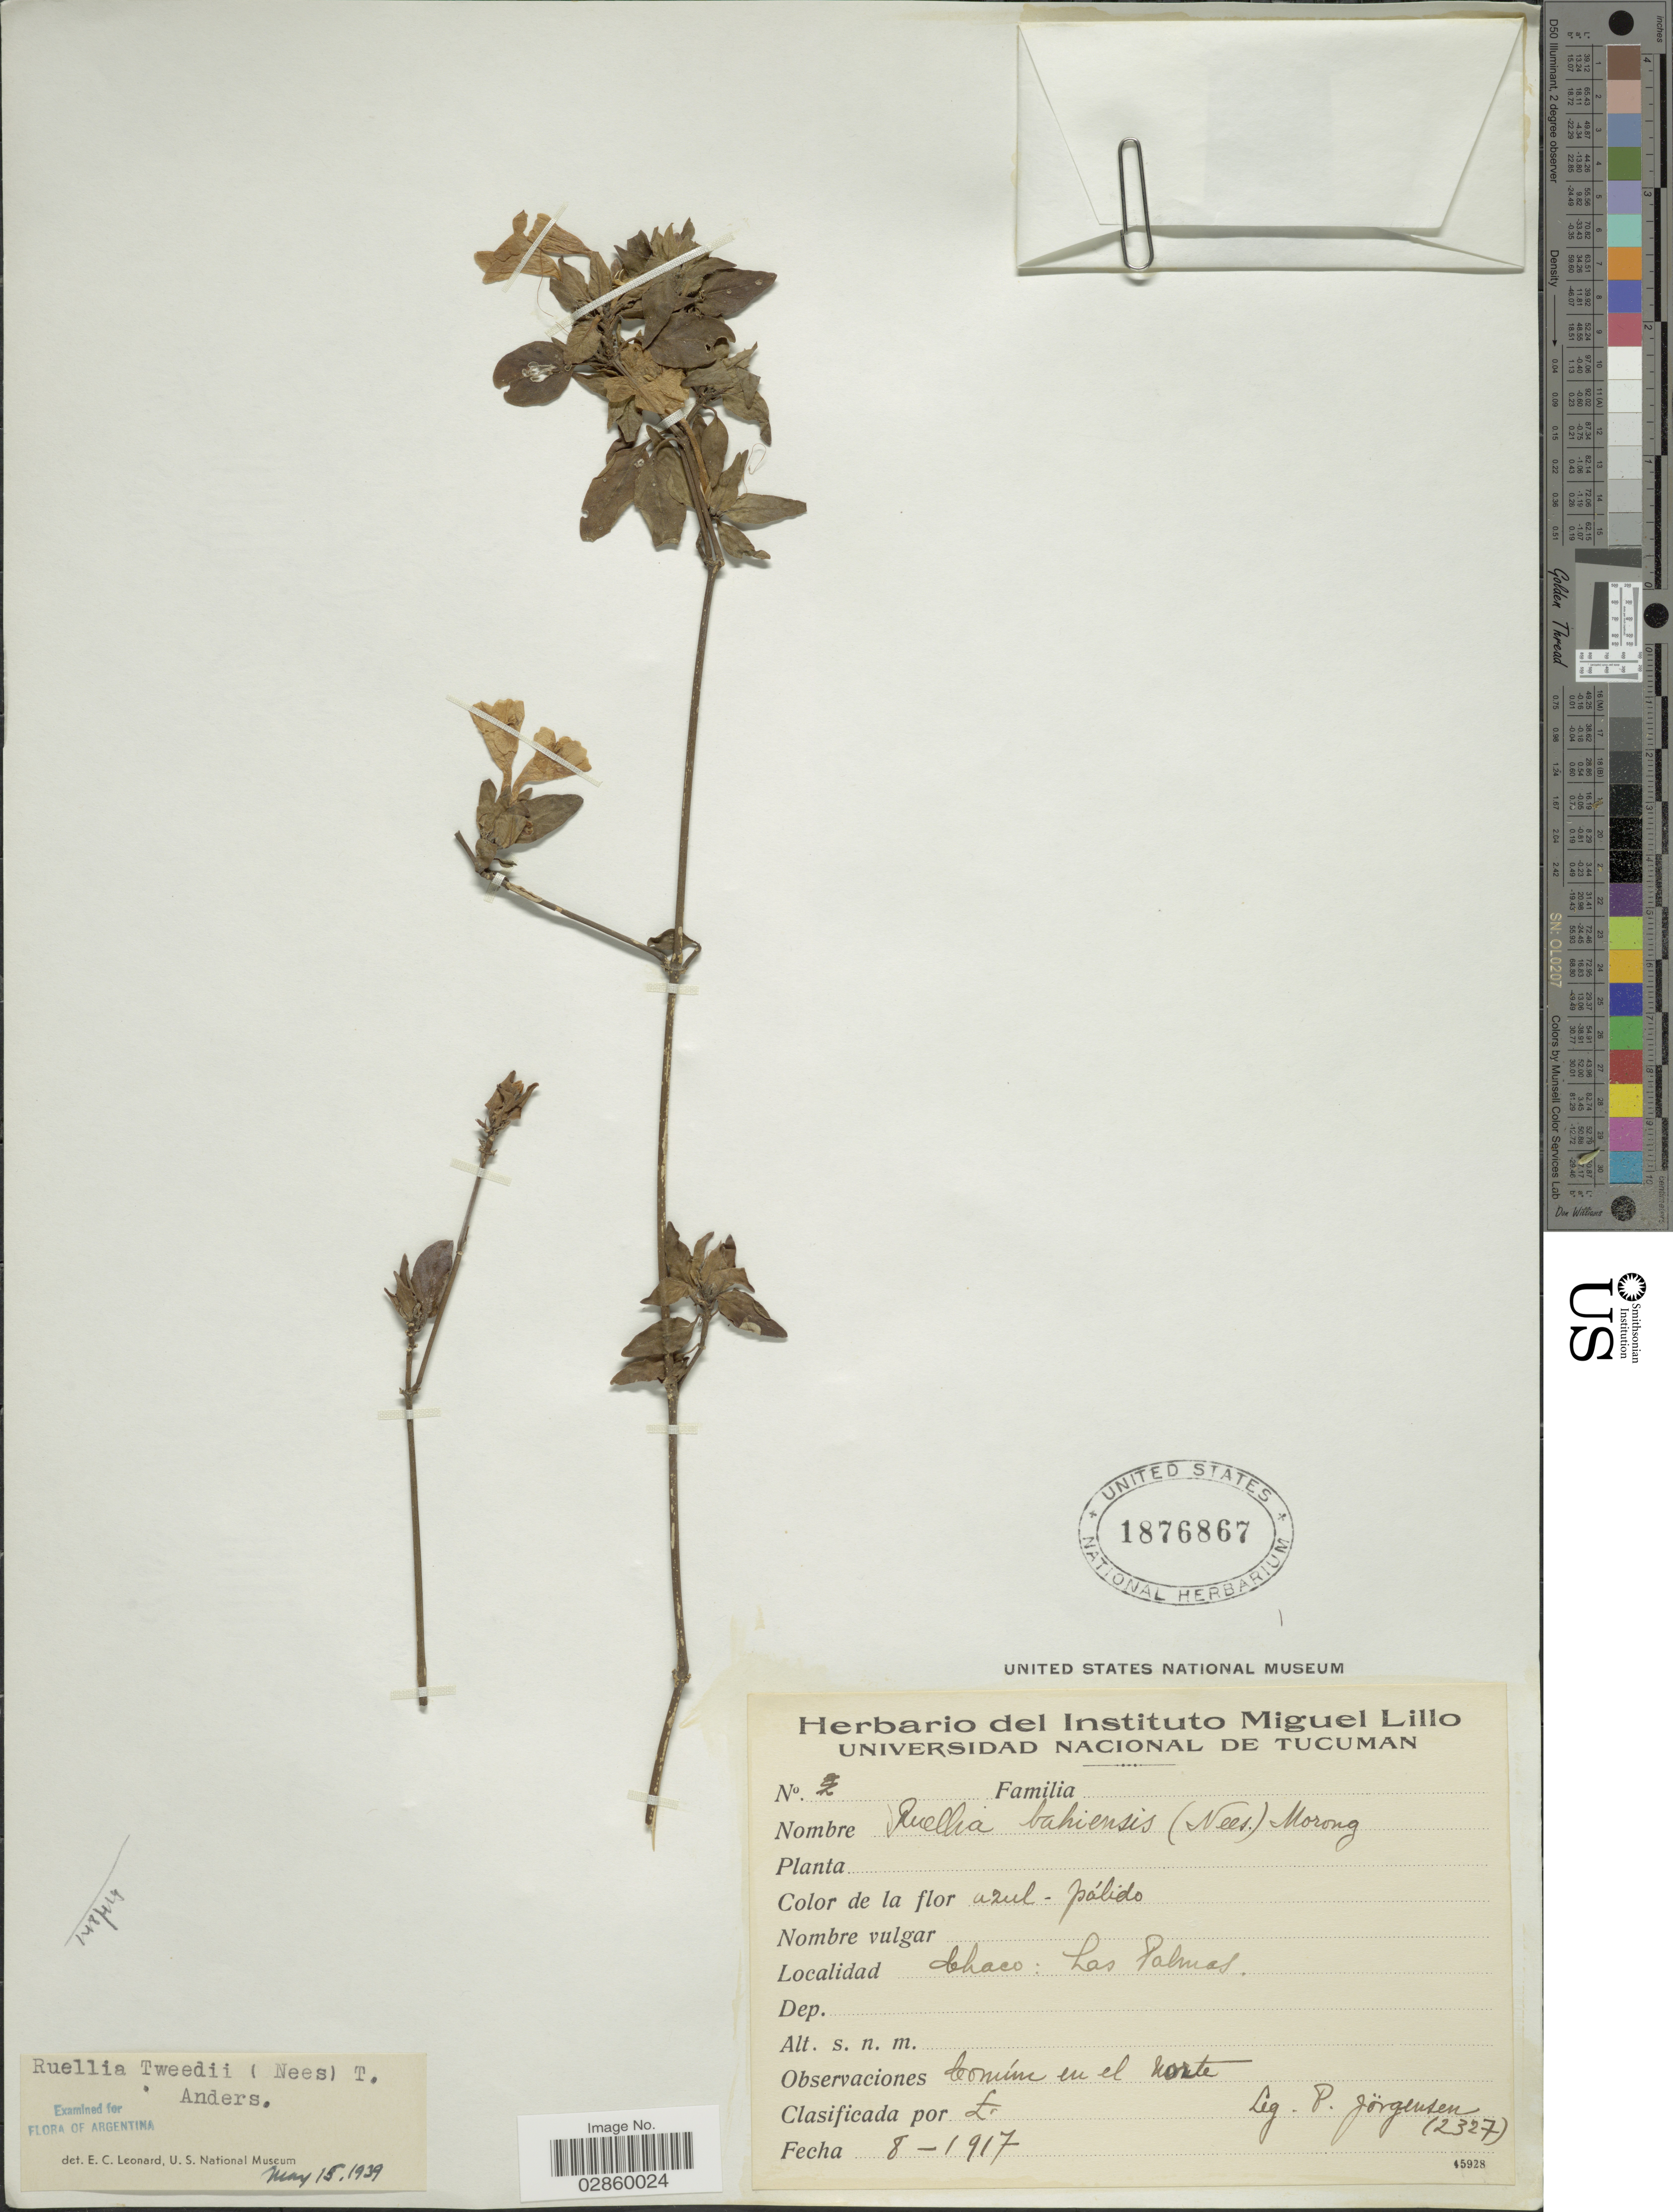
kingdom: Plantae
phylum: Tracheophyta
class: Magnoliopsida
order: Lamiales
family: Acanthaceae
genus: Ruellia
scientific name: Ruellia erythropus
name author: (Nees) Lindau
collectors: P. Jörgensen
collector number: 2327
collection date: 1917-08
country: Argentina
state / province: Chaco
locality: Chaco: Las Palmas.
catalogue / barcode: US 1876867